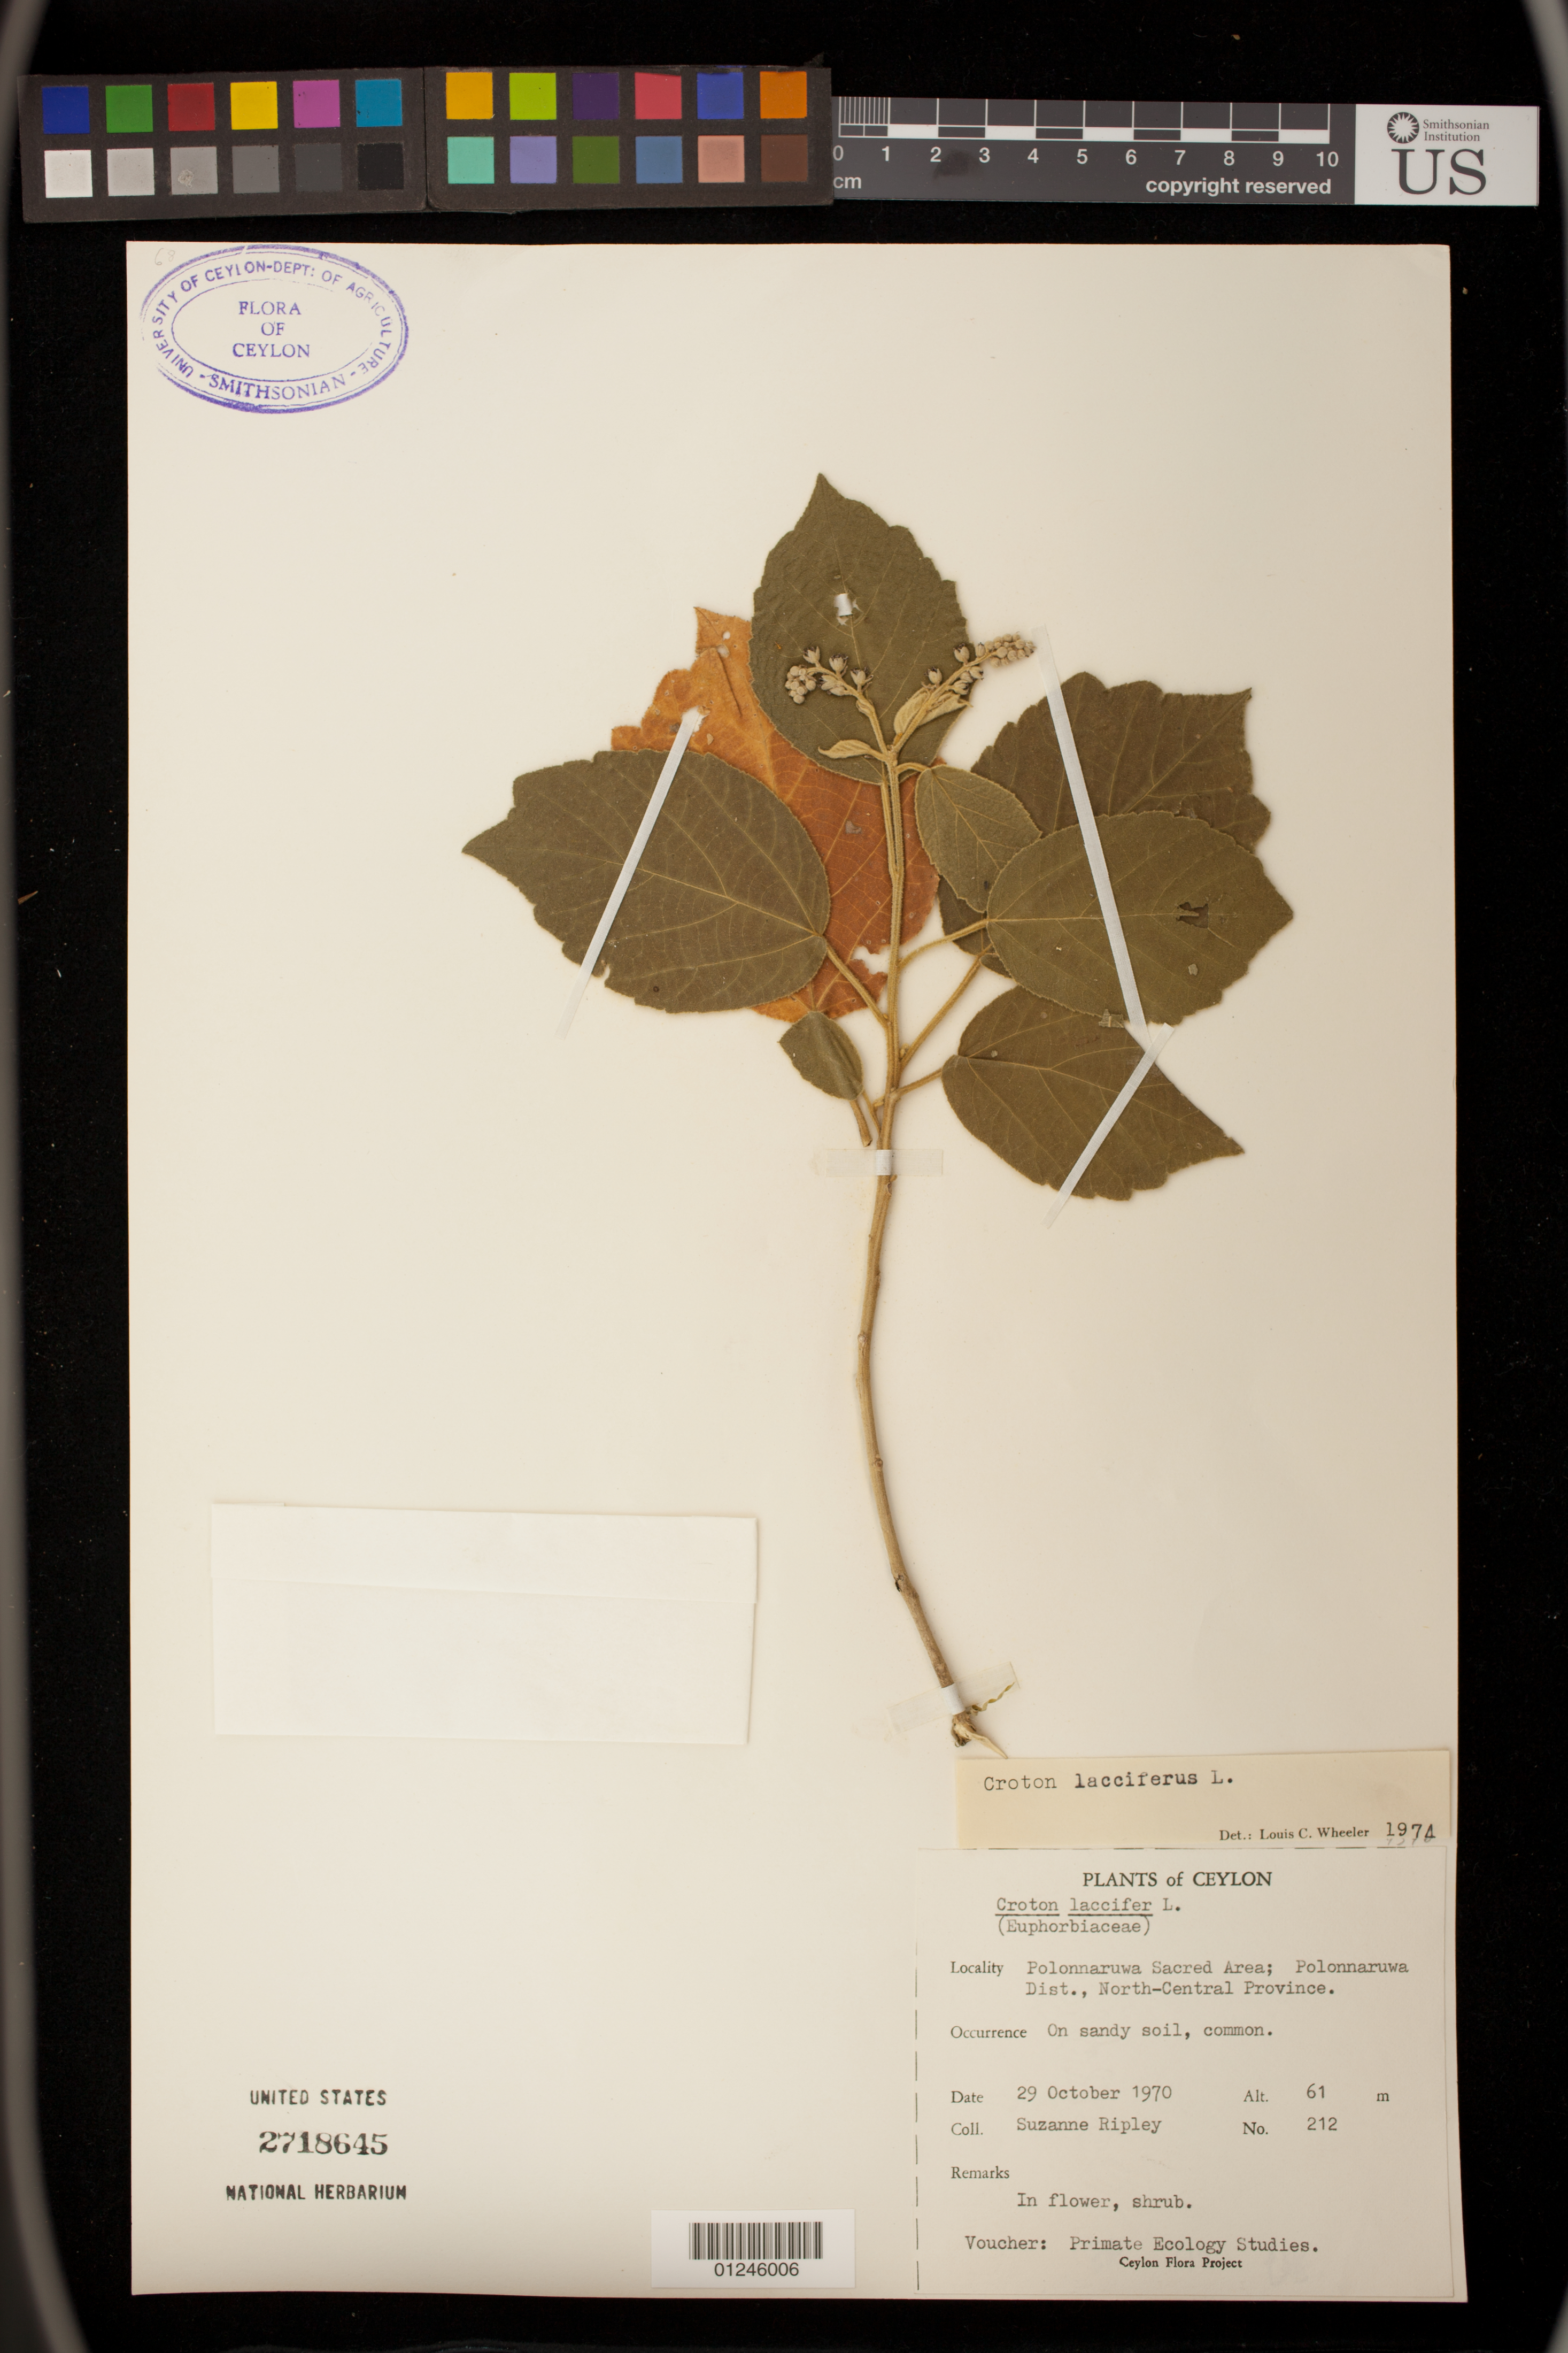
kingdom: Plantae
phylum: Tracheophyta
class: Magnoliopsida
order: Malpighiales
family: Euphorbiaceae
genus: Croton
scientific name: Croton lacciferus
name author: Blanco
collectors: S. Ripley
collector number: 212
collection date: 1970-10-29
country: Sri Lanka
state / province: North Western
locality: Polonnaruwa Sacred Area; Polonnaruwa Dist.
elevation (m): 61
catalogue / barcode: US 2718645